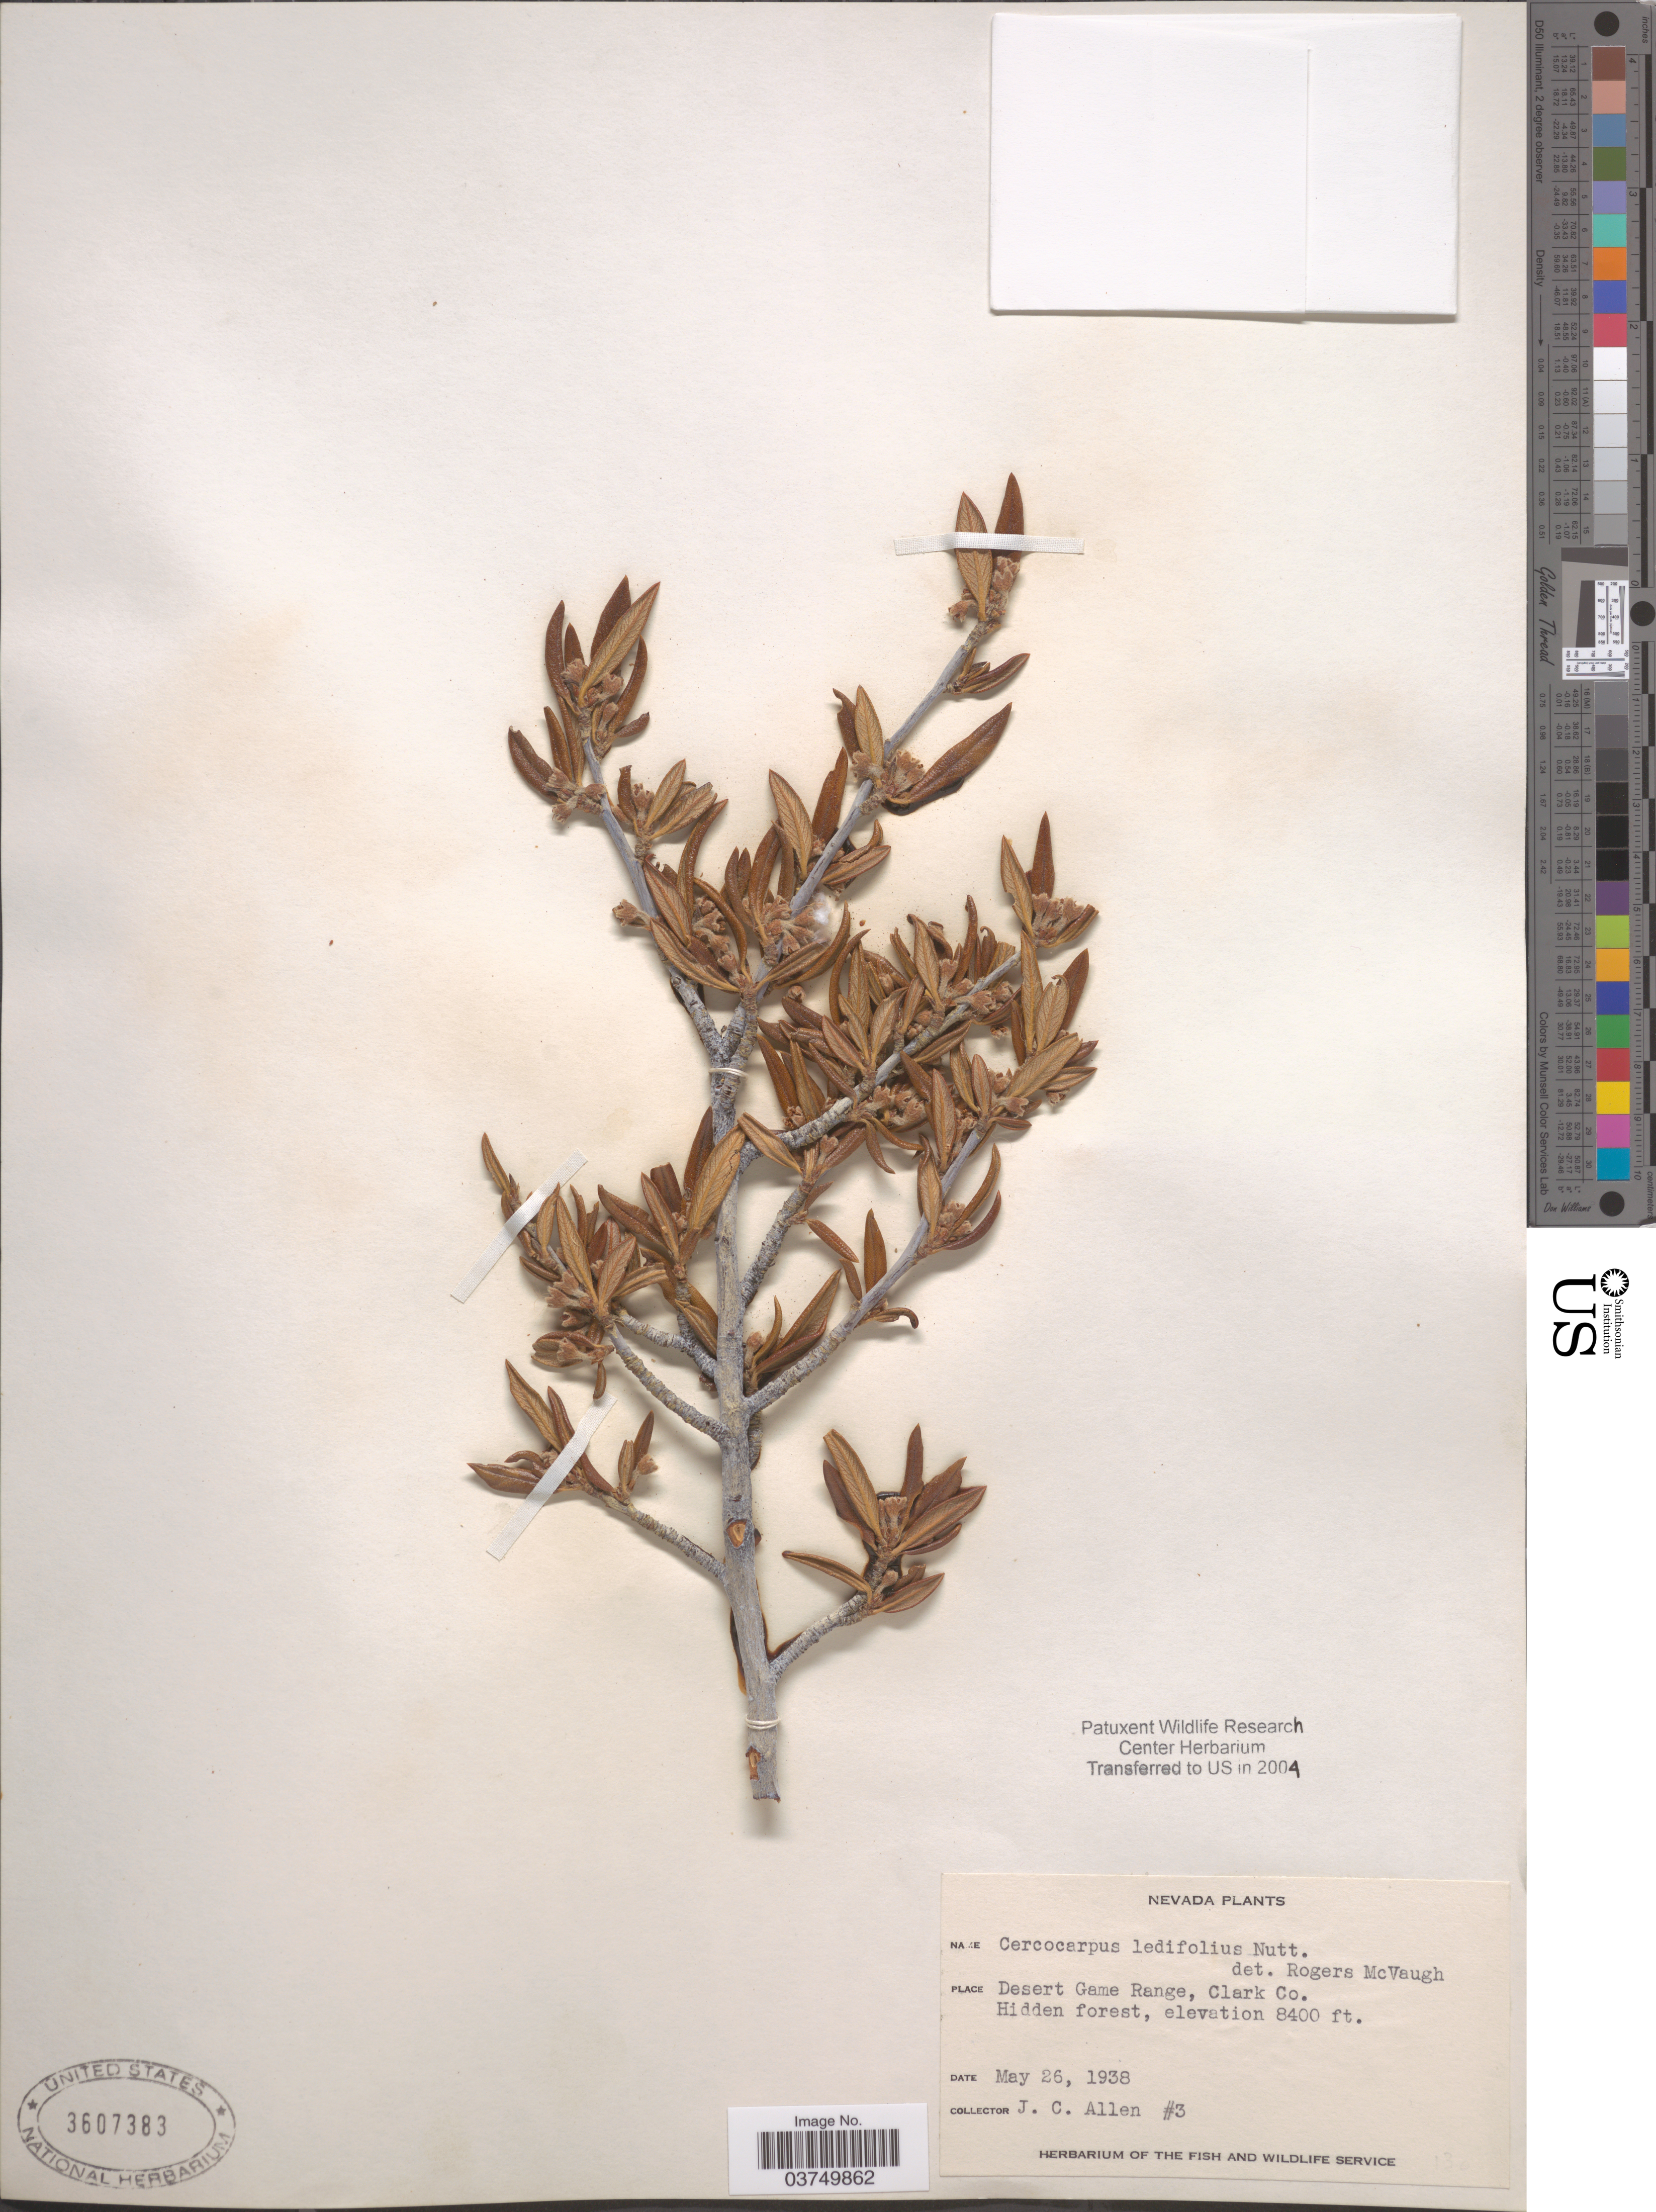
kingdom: Plantae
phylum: Tracheophyta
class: Magnoliopsida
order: Rosales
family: Rosaceae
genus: Cercocarpus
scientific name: Cercocarpus ledifolius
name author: Nutt.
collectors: J. C. Allen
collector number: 3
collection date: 1938-05-26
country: United States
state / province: Nevada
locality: Desert Game Range, Clark Co. Hidden forest.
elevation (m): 2560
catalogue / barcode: US 3607383